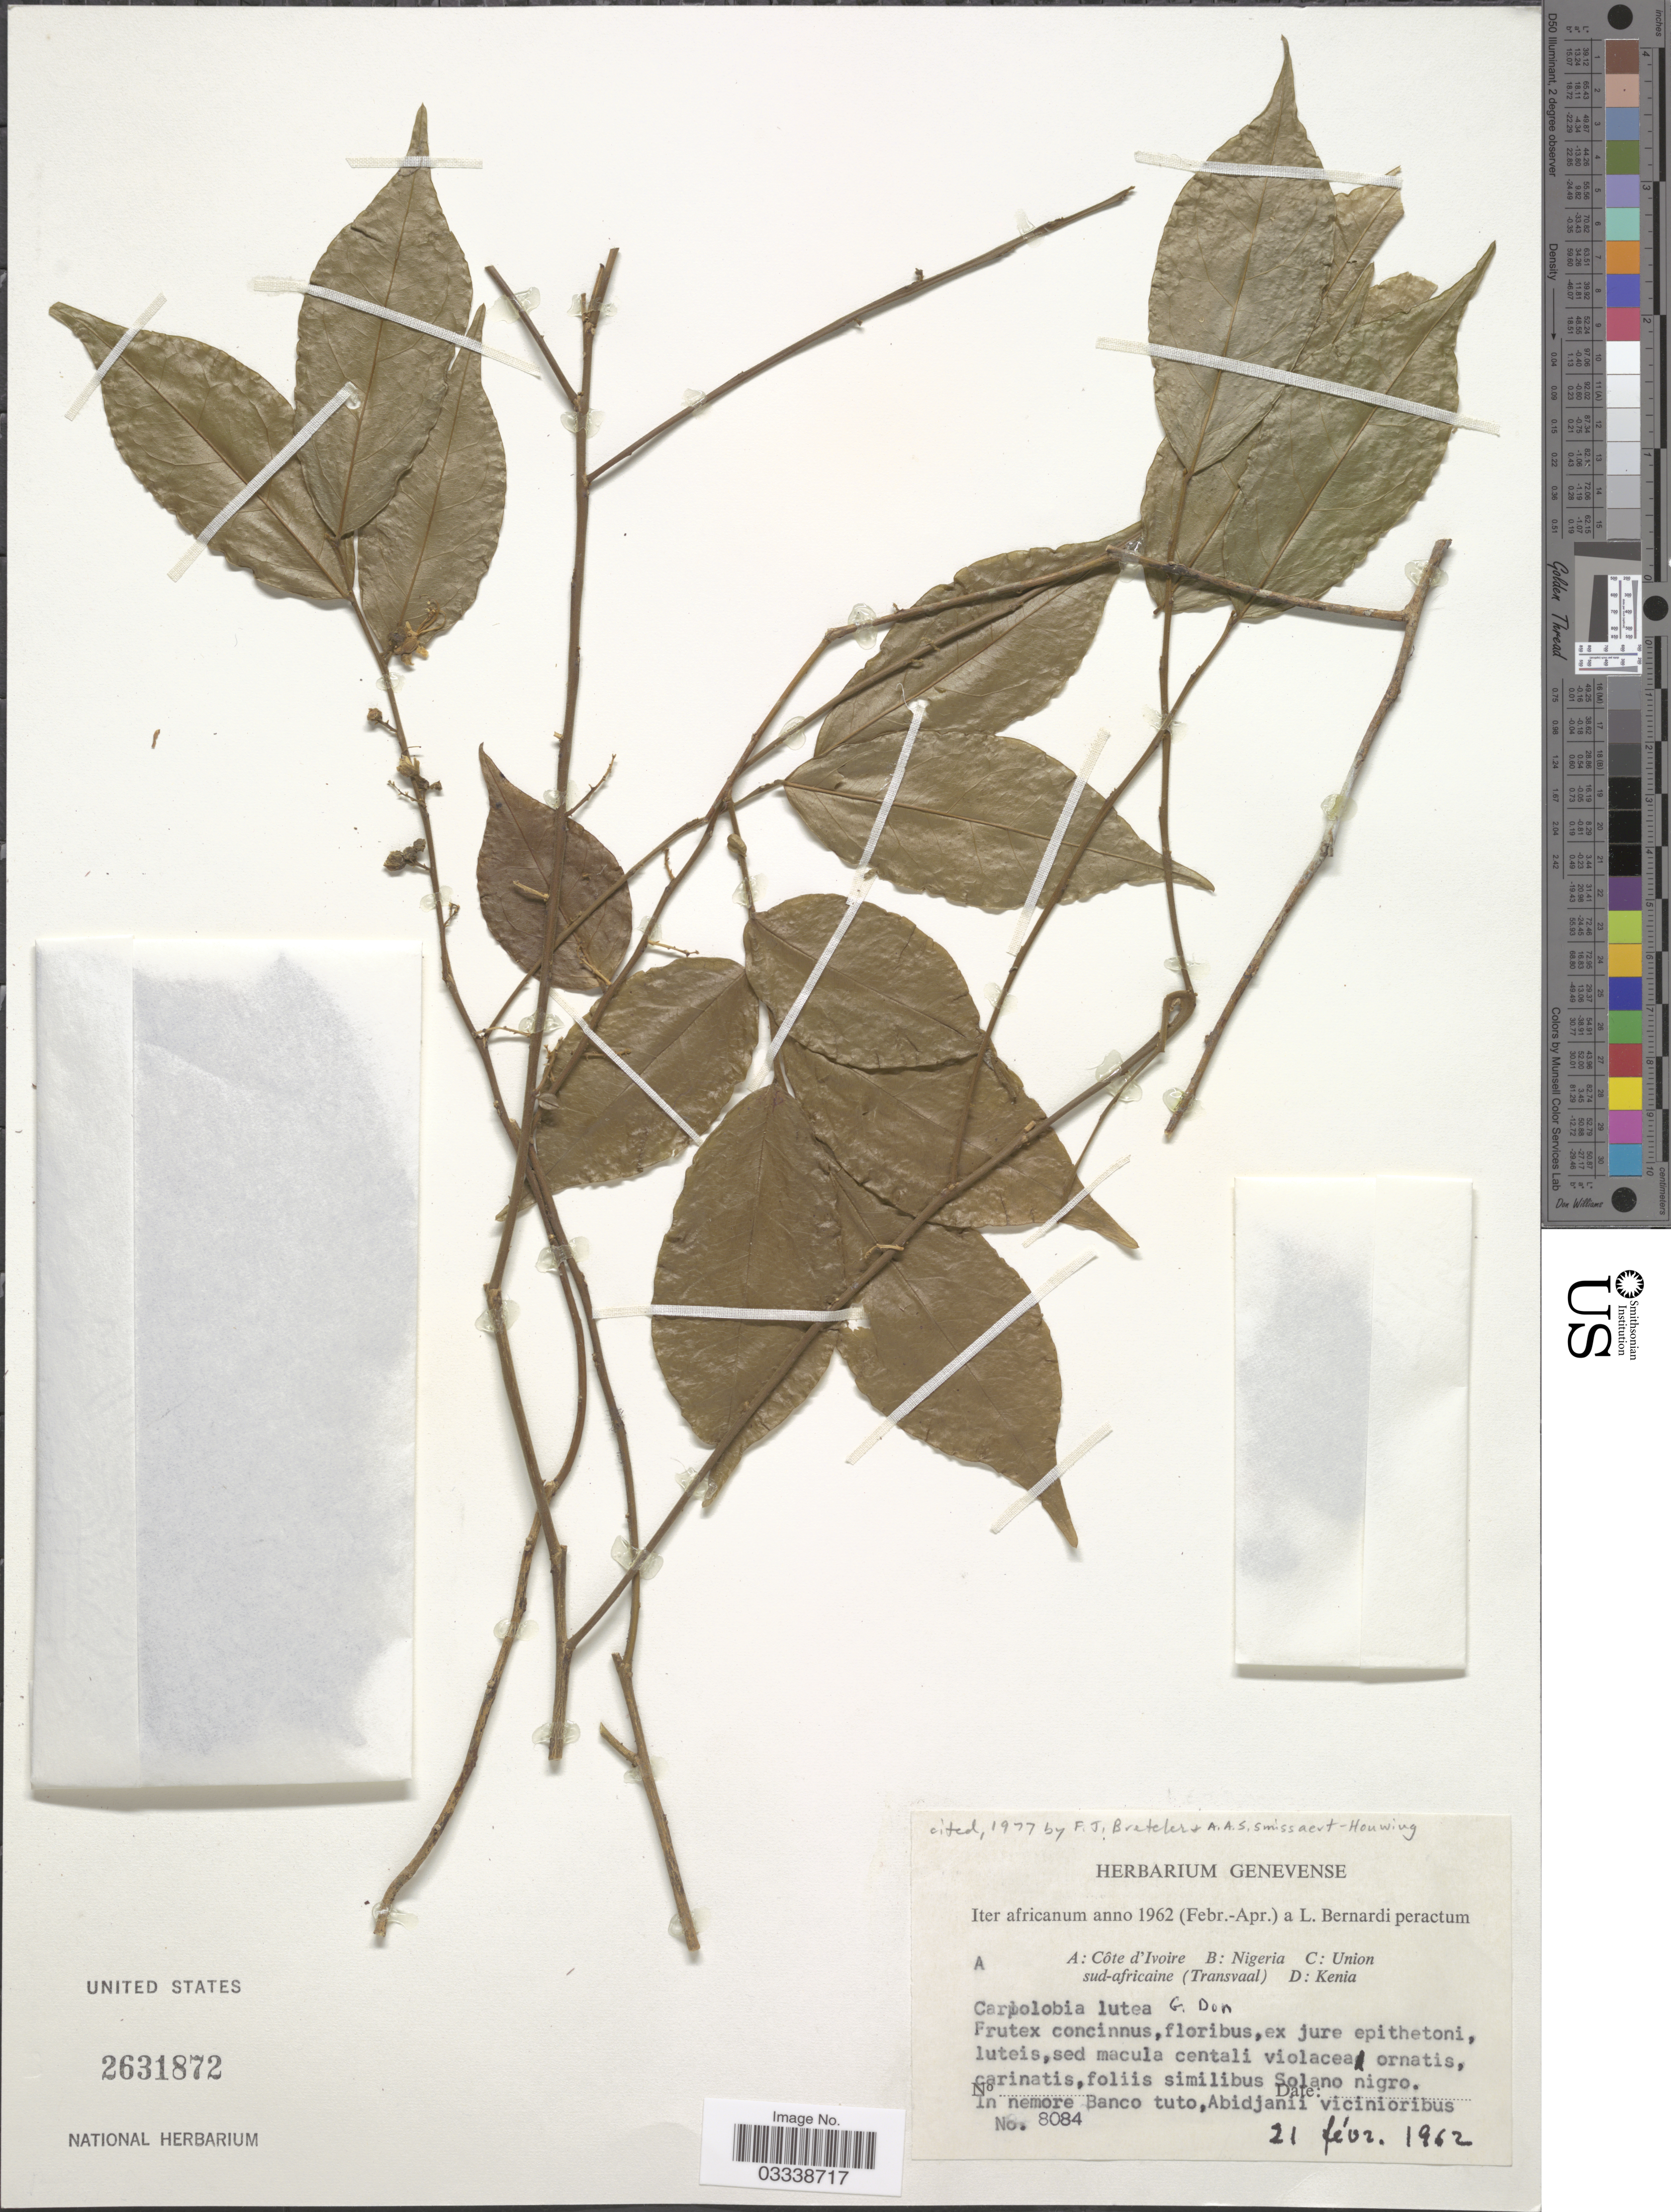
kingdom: Plantae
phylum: Tracheophyta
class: Magnoliopsida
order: Fabales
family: Polygalaceae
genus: Carpolobia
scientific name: Carpolobia lutea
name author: G. Don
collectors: L. Bernardi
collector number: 8084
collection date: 1962-02-21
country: Ivory Coast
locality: A: Côte d'Ivoire. Iter africanum. In nemore Banco tuto, Abidjanii vicinioribus.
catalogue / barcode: US 2631872